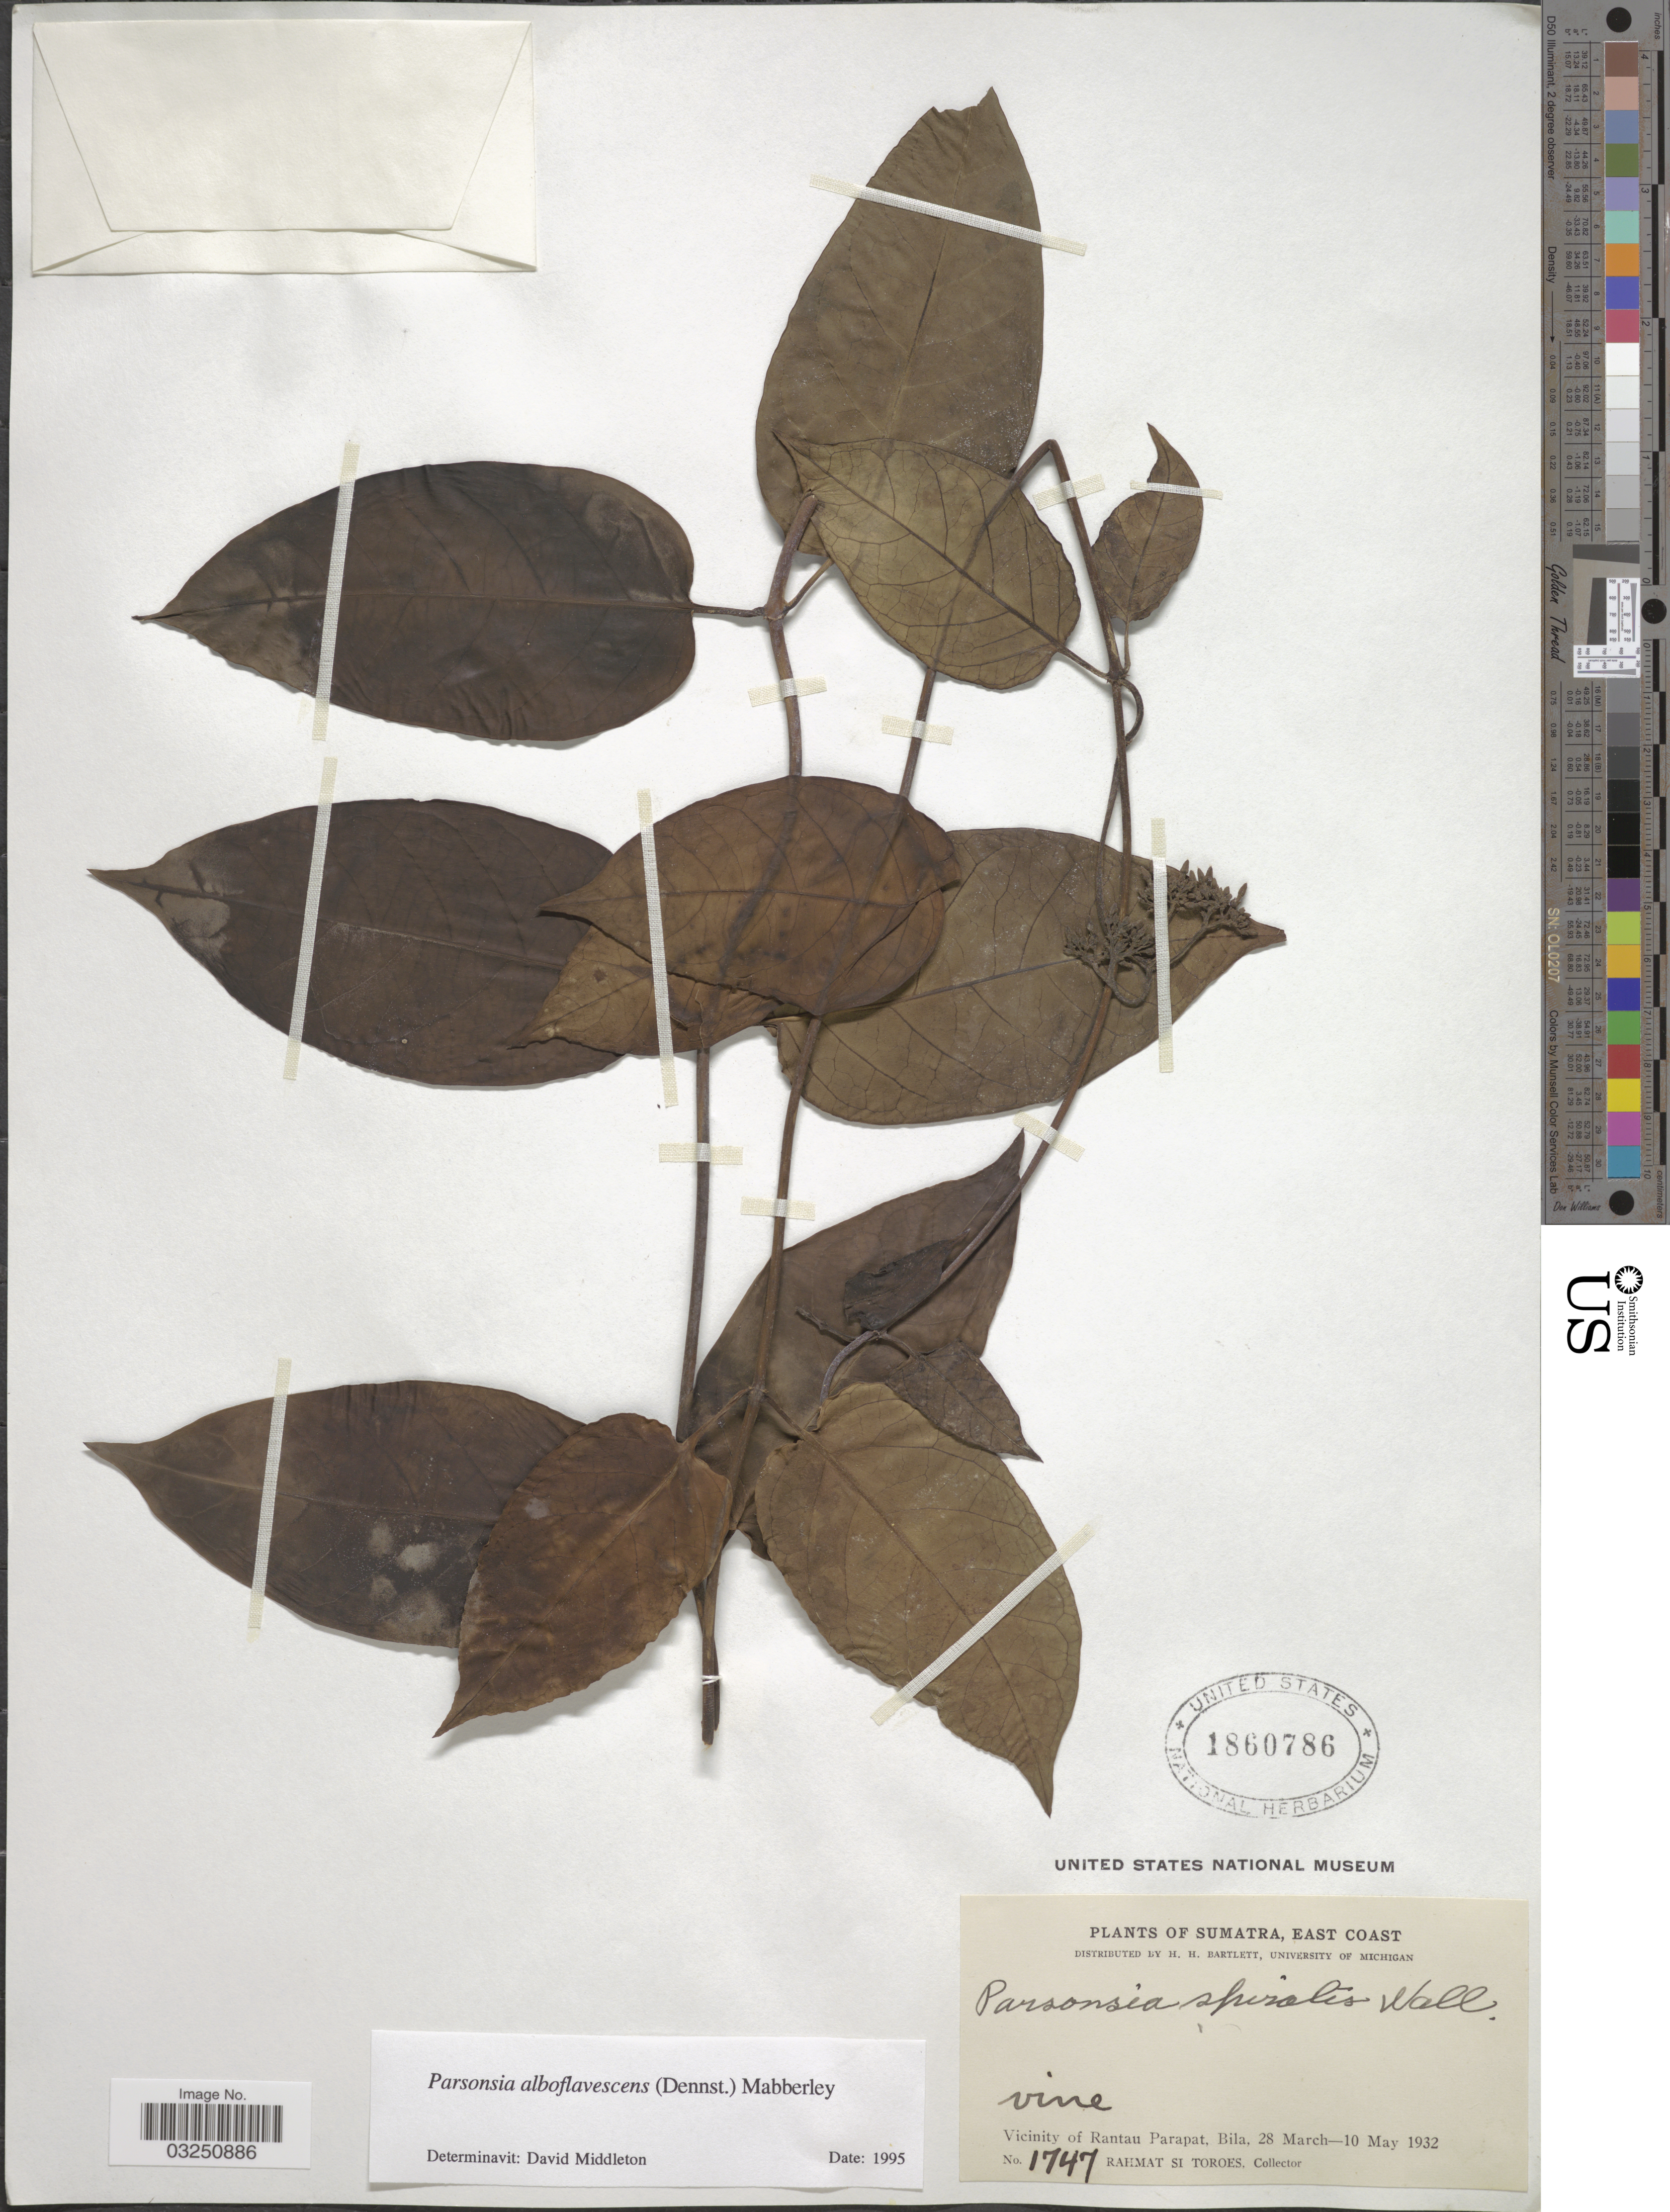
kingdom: Plantae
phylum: Tracheophyta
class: Magnoliopsida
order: Gentianales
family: Apocynaceae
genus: Parsonsia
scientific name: Parsonsia alboflavescens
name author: (Dennst.) Mabberley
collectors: Rahmat Si Boeea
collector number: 1747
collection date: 1932-03-28/1932-05-10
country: Indonesia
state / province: Sumatra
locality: East Coast. Vicinity of Rantau Parapat, Bila.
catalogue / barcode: US 1860786